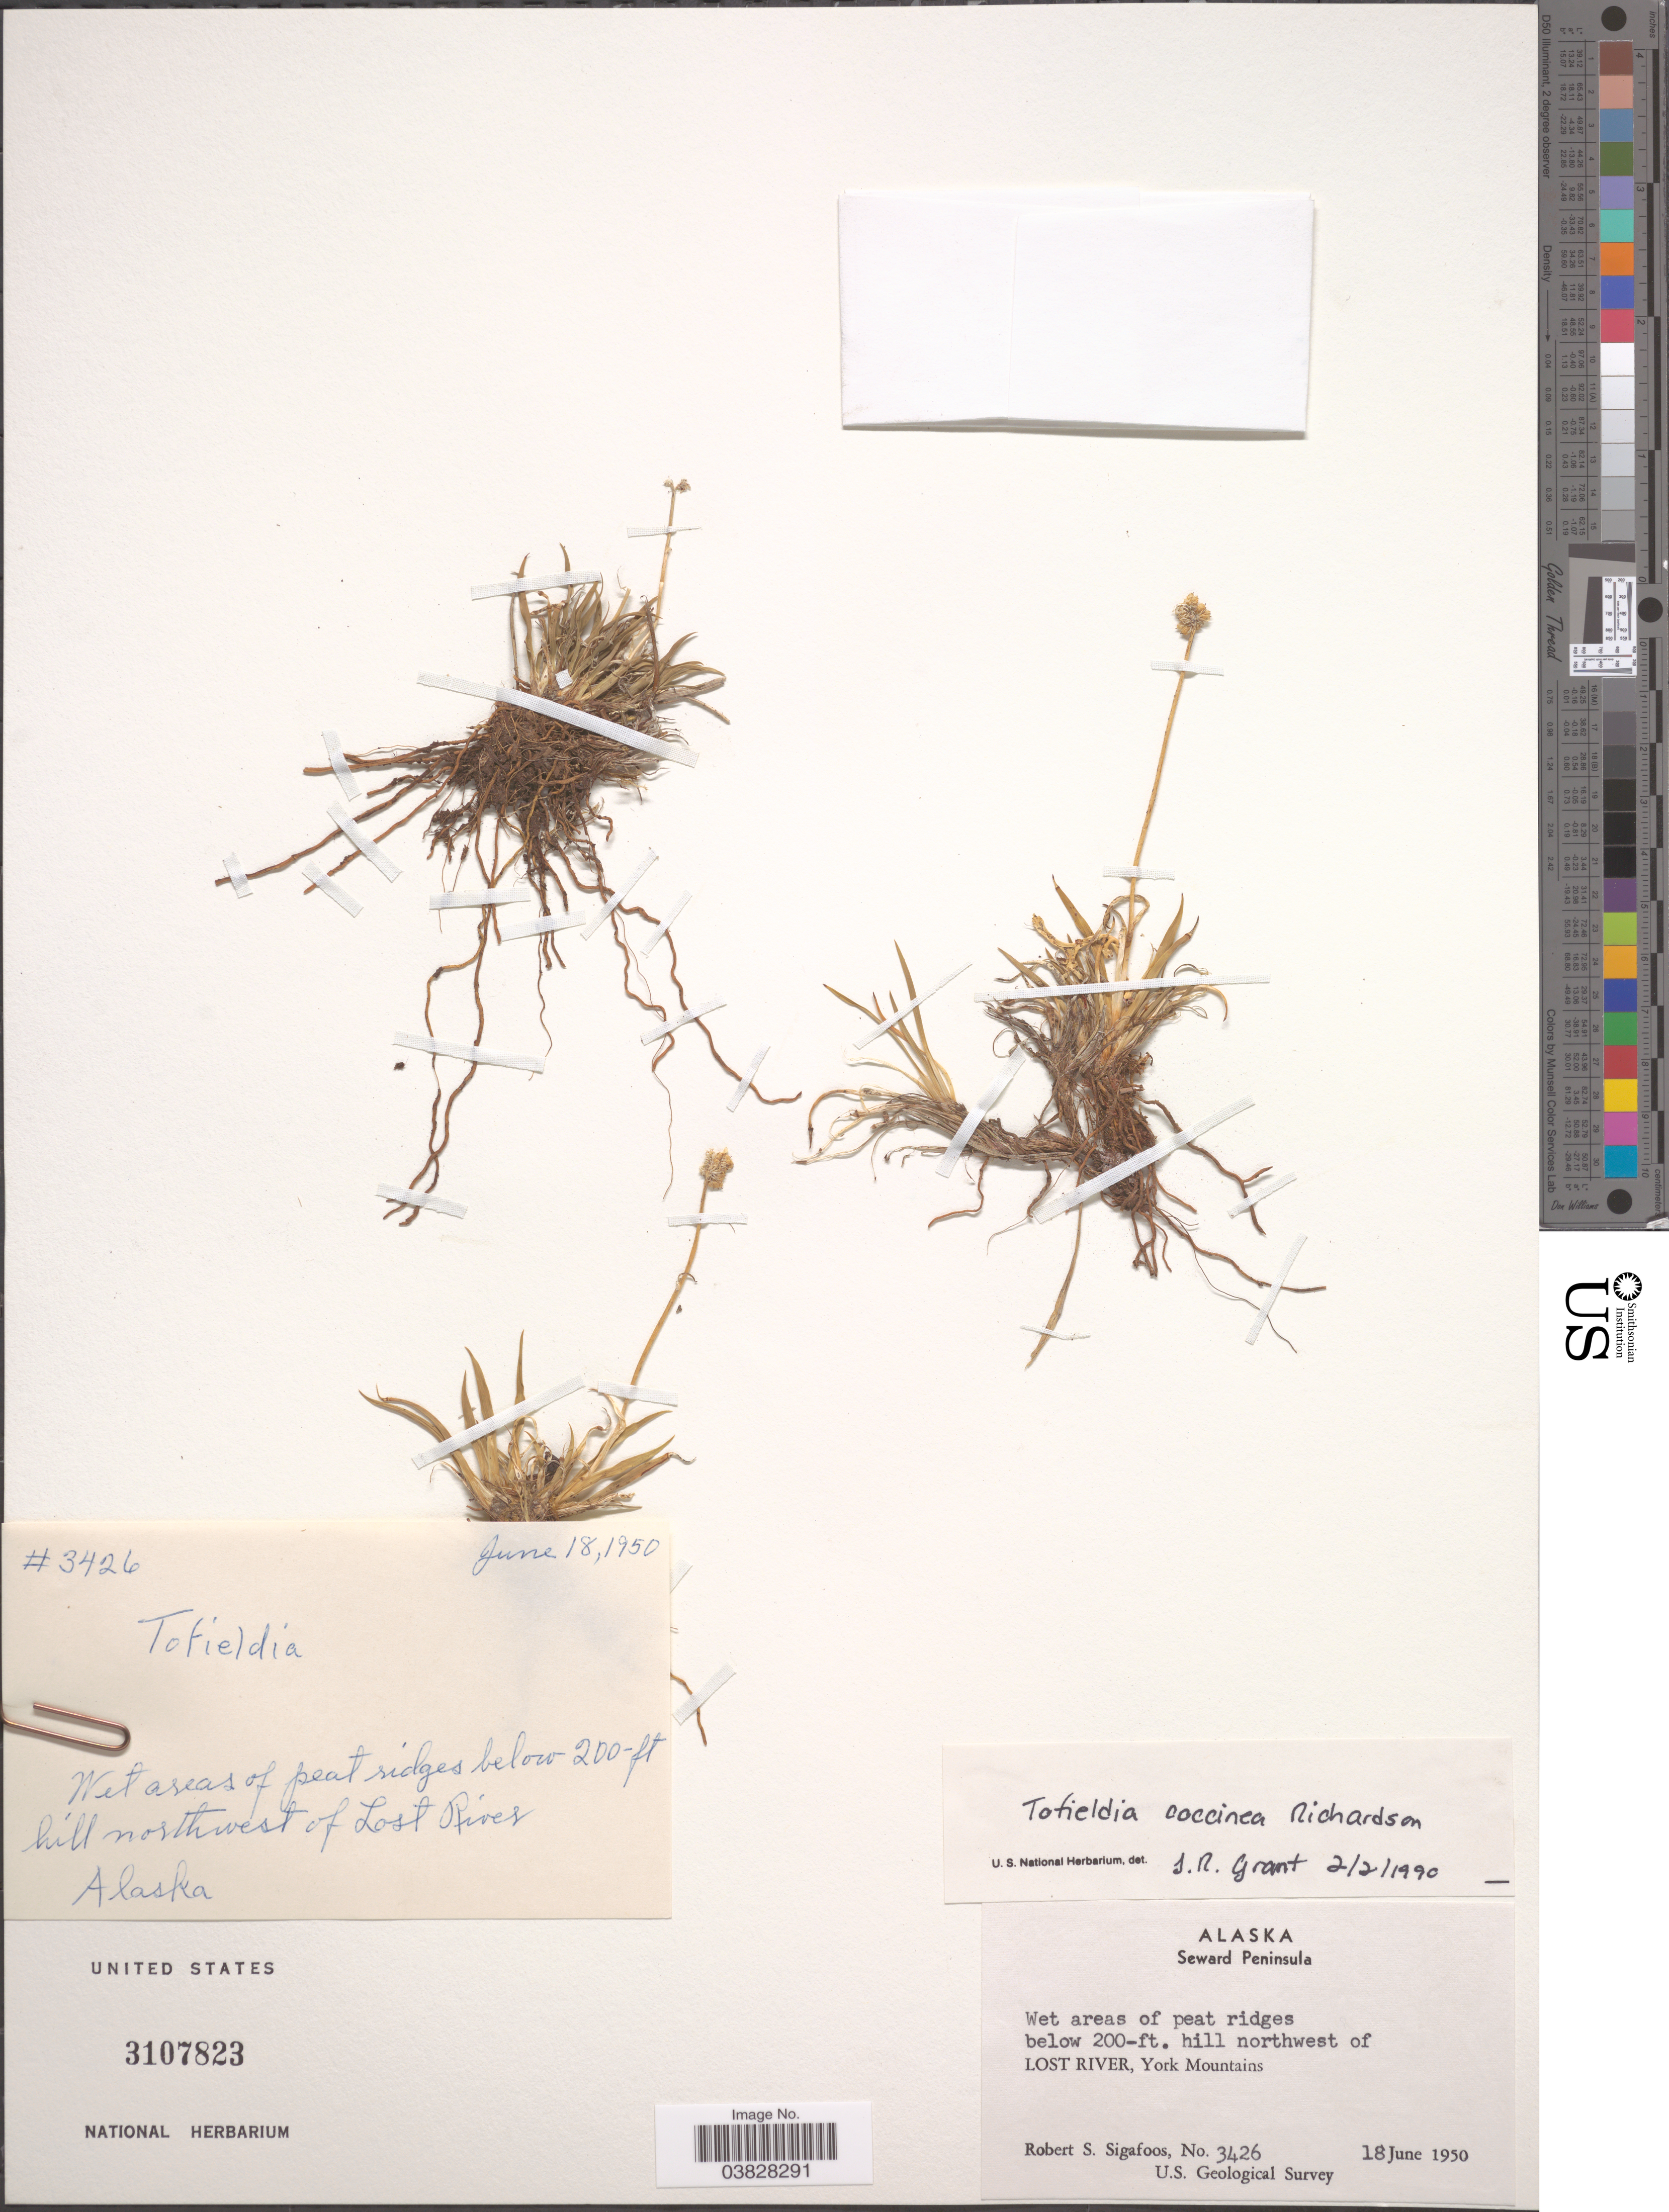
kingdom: Plantae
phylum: Tracheophyta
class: Liliopsida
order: Alismatales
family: Tofieldiaceae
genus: Tofieldia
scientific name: Tofieldia coccinea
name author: Richardson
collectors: R. Sigafoos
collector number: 3426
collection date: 1950-06-18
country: United States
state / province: Alaska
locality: Seward Peninsula. Hill northwest of Lost River, York Mountains.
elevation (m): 61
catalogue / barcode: US 3107823